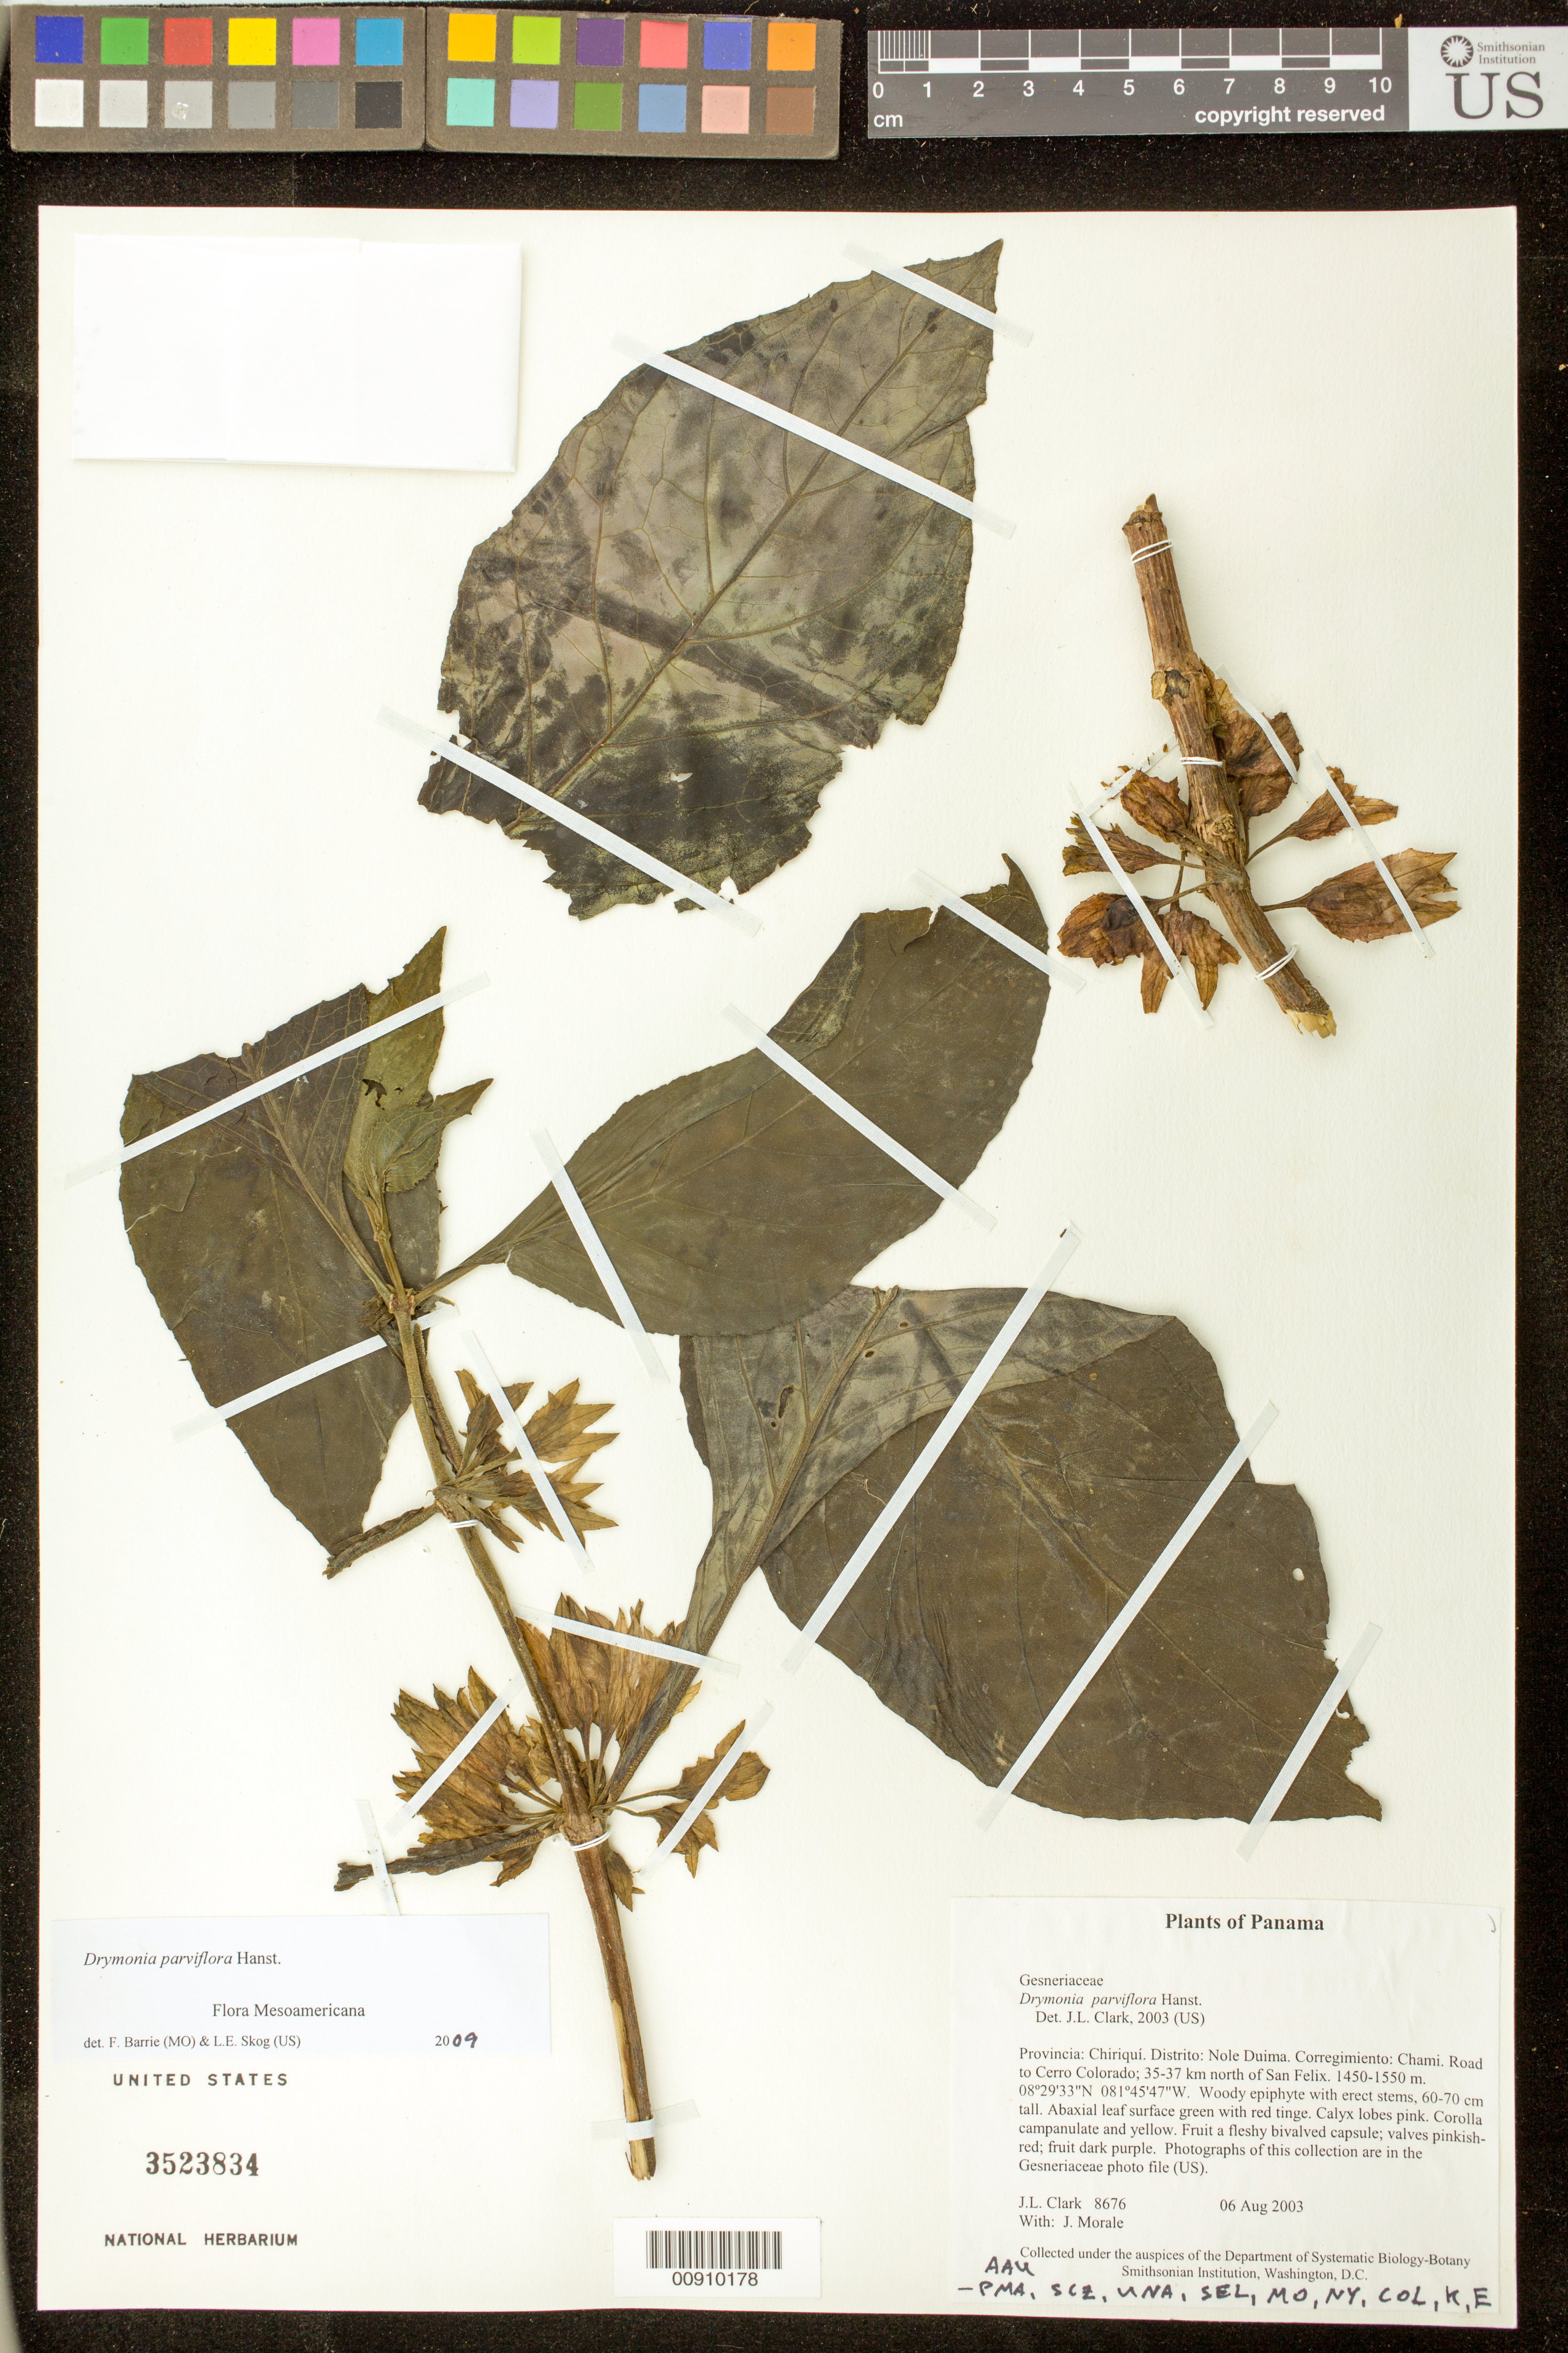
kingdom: Plantae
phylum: Tracheophyta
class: Magnoliopsida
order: Lamiales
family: Gesneriaceae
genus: Drymonia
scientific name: Drymonia parviflora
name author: Hanst.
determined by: Clark, J. L., (SEL), The Marie Selby Botanical Garden (UNITED STATES)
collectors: J. L. Clark & J. Morale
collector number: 8676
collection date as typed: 06 Aug 2003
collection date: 2003-08-06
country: Panama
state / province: Ngöbe-Buglé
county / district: Nole Düima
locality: Corregimiento: Chami. Road to Cerro Colorado; 35-37 km north of San Felix.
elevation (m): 1450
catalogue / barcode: US 3523834